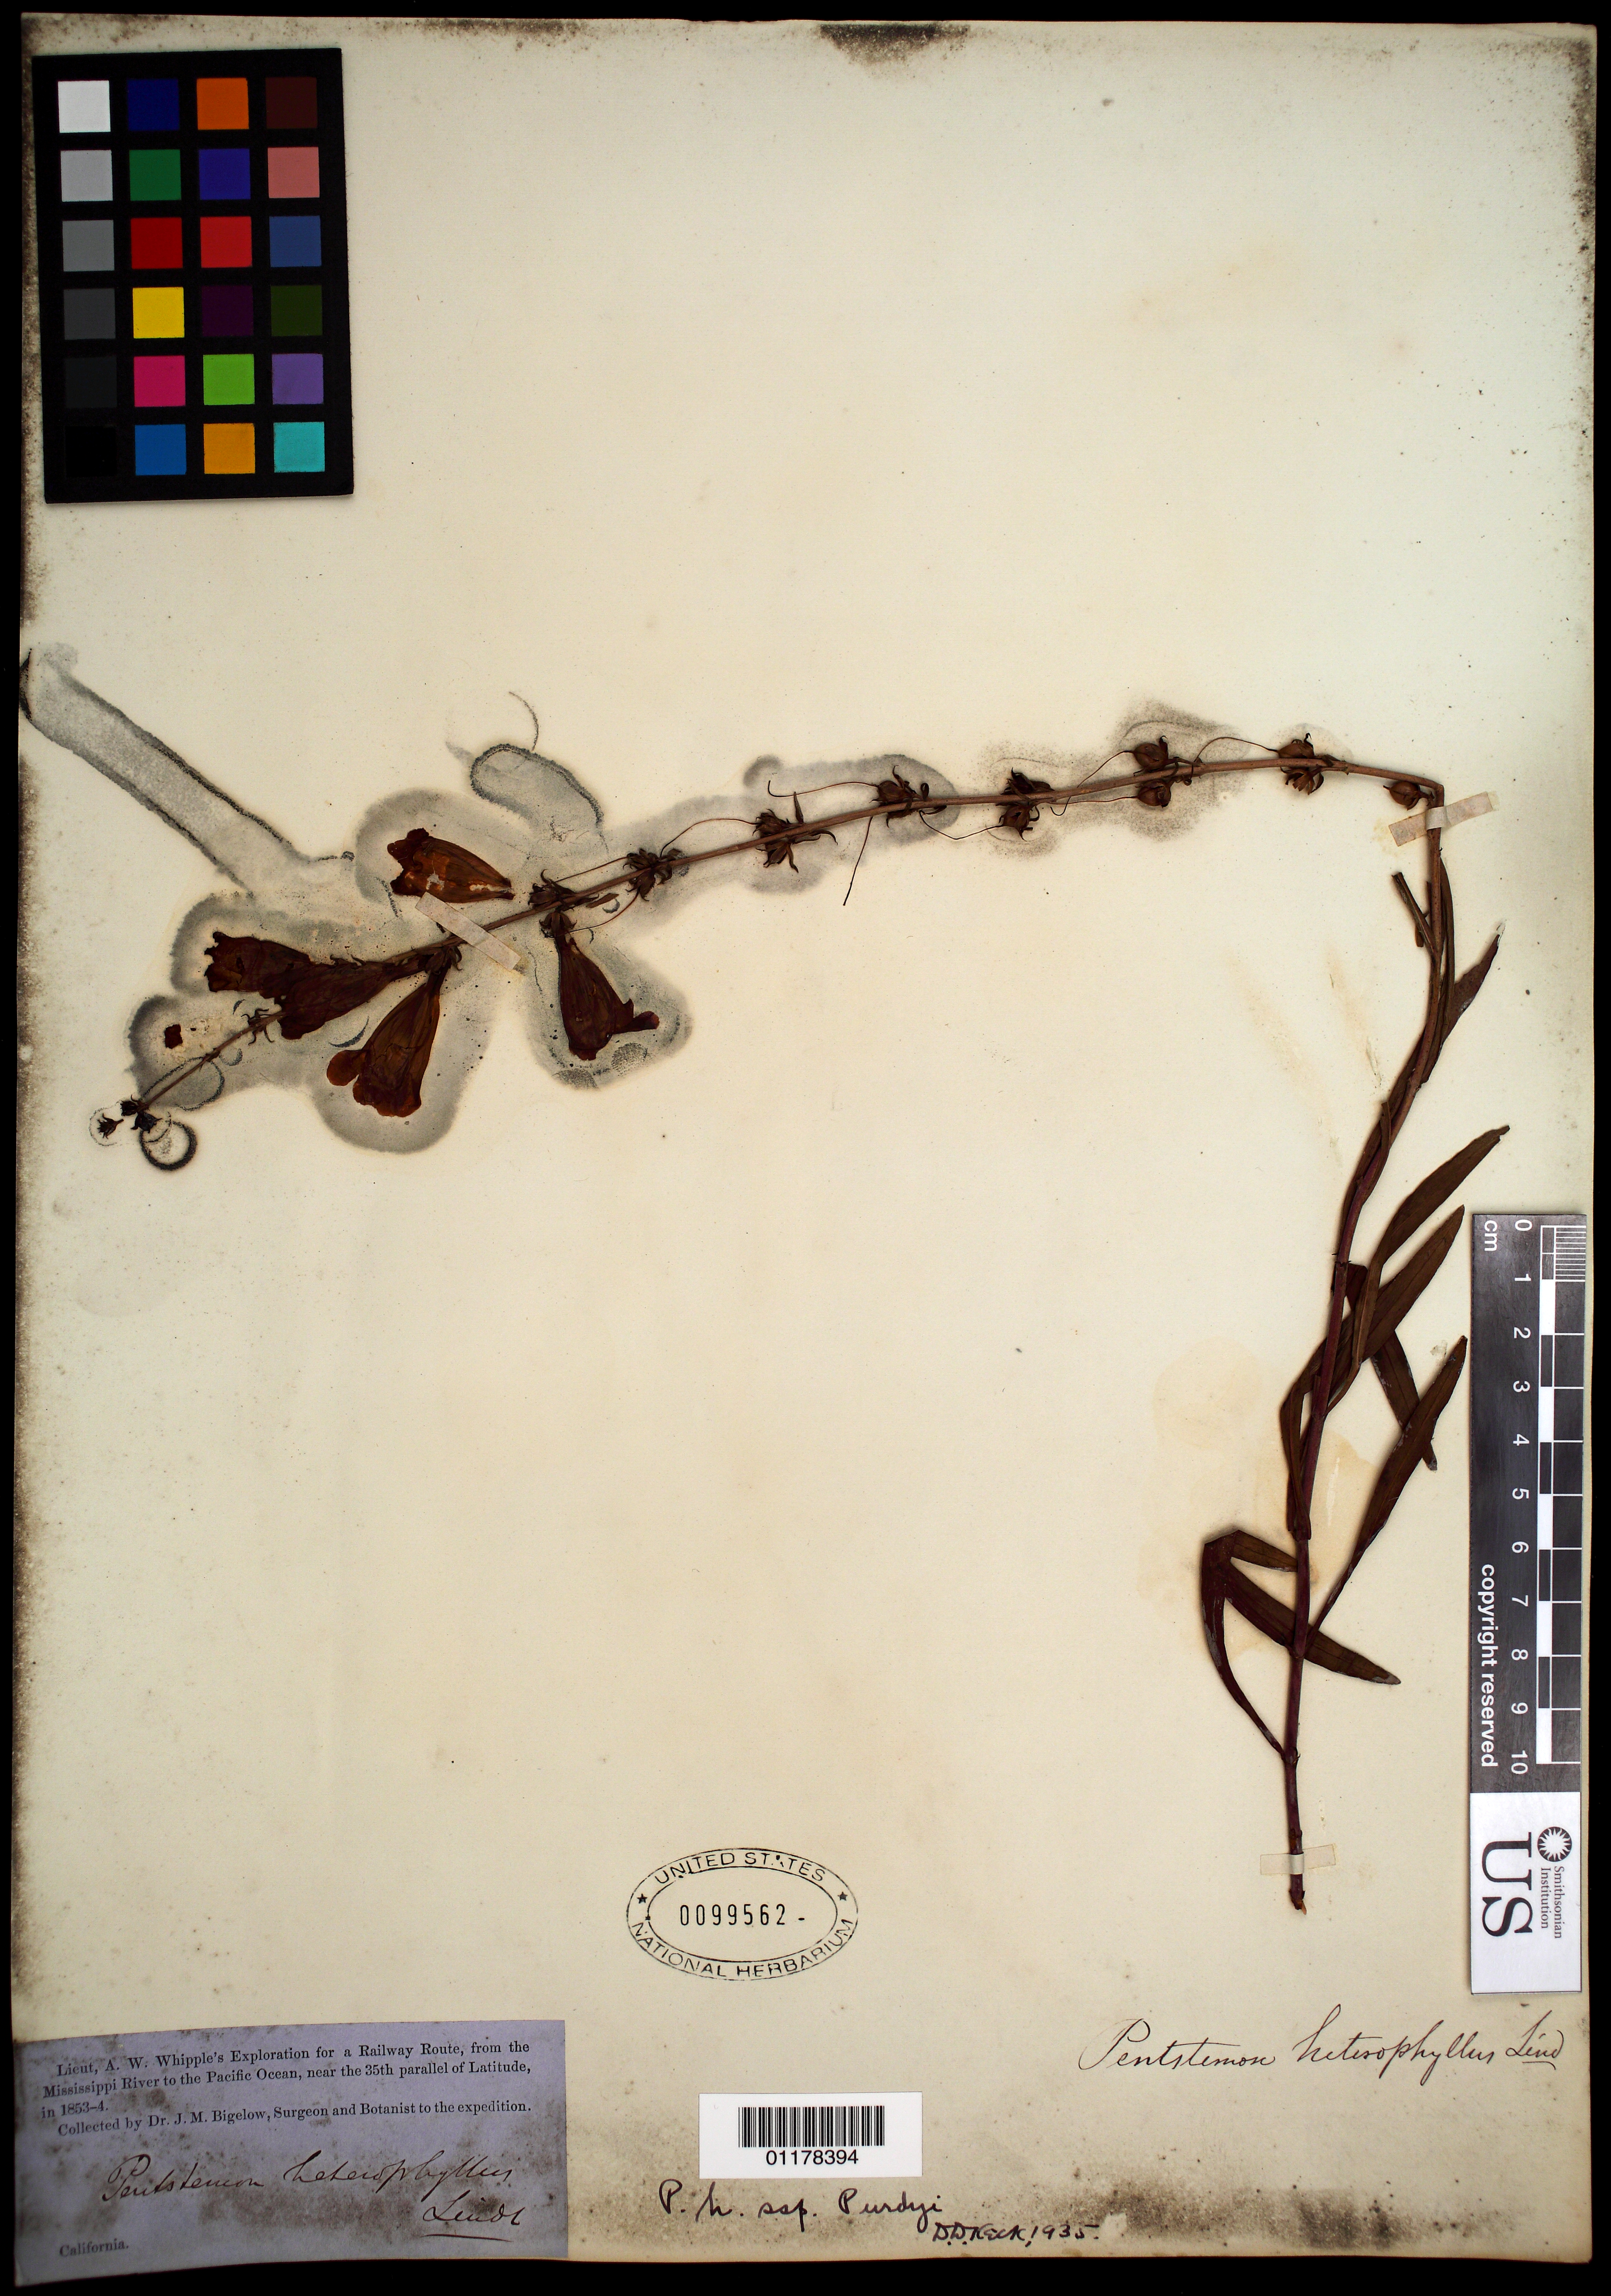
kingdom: Plantae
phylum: Tracheophyta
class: Magnoliopsida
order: Lamiales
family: Plantaginaceae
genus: Penstemon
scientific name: Penstemon heterophyllus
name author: Lindl.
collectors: J. M. Bigelow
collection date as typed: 1853 to -- --- 1854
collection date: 1853/1854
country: United States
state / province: California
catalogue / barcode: US 99562